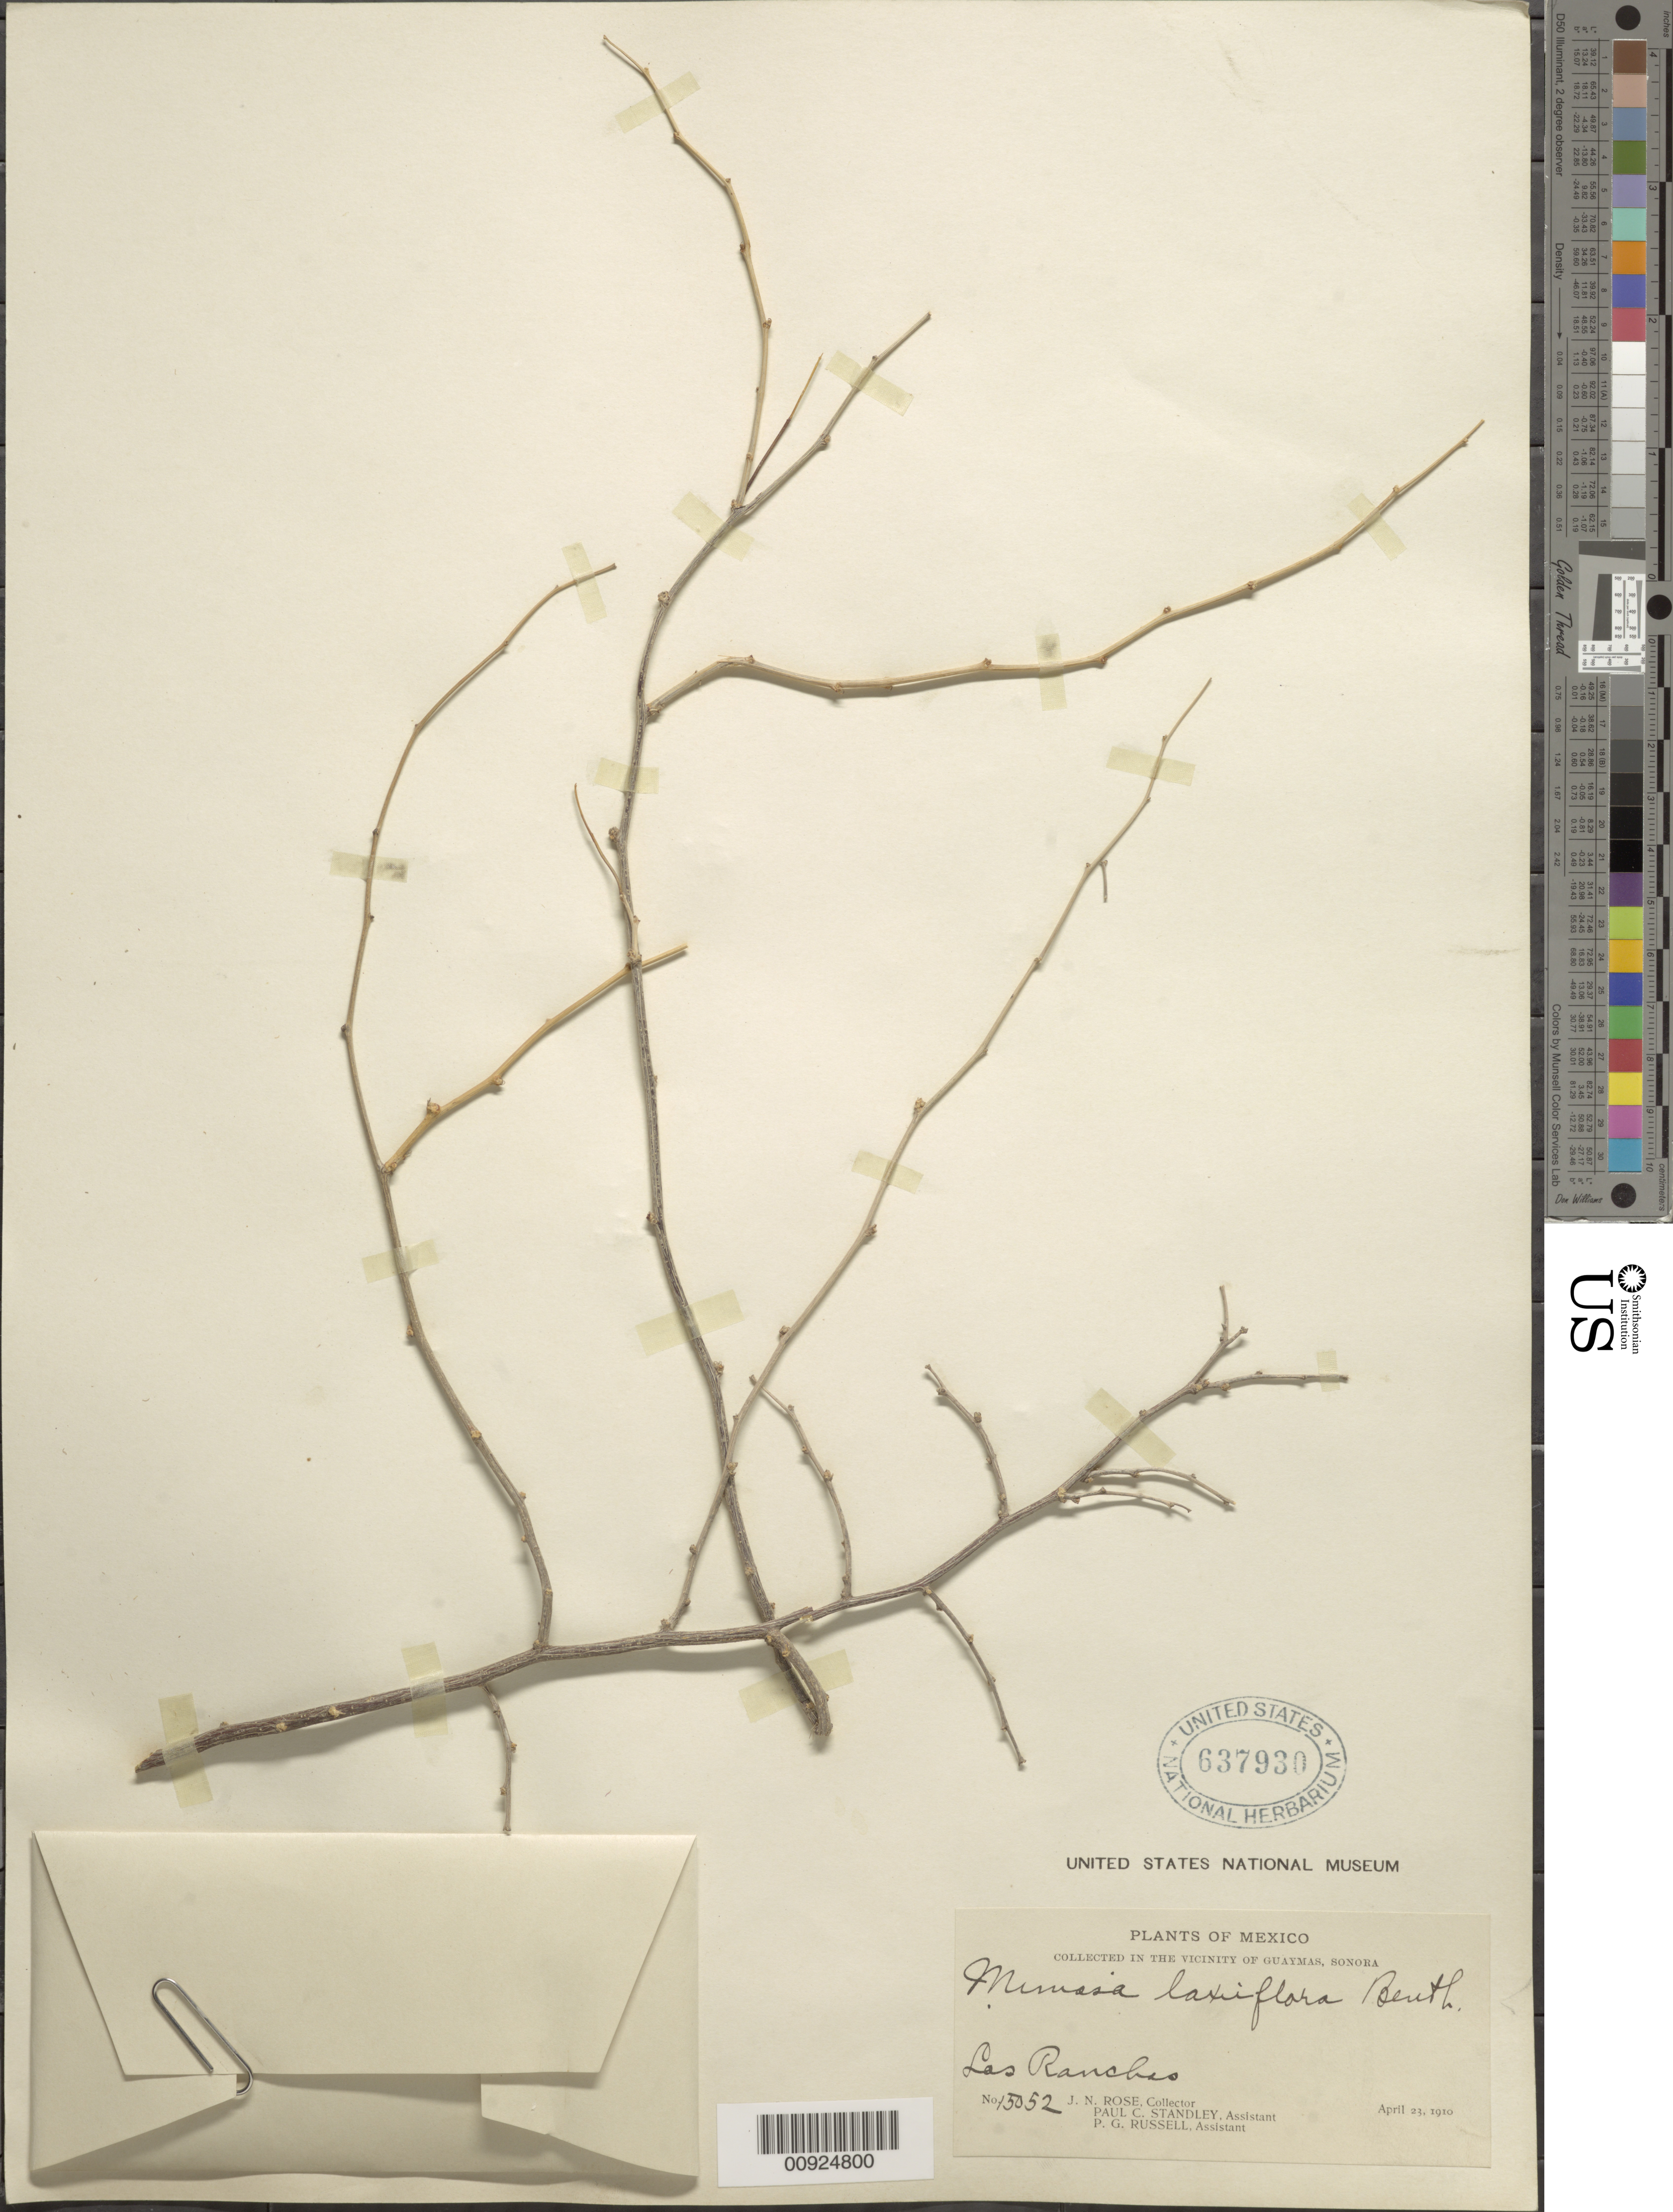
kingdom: Plantae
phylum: Tracheophyta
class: Magnoliopsida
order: Fabales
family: Fabaceae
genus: Mimosa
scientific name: Mimosa laxiflora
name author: Benth.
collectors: J. N. Rose, P. C. Standley & P. G. Russell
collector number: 15052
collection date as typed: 23 Apr 1910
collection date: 1910-04-23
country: Mexico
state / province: Sonora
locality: Los Ranchos in the vicinity of Guaymas, Sonora.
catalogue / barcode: US 637930